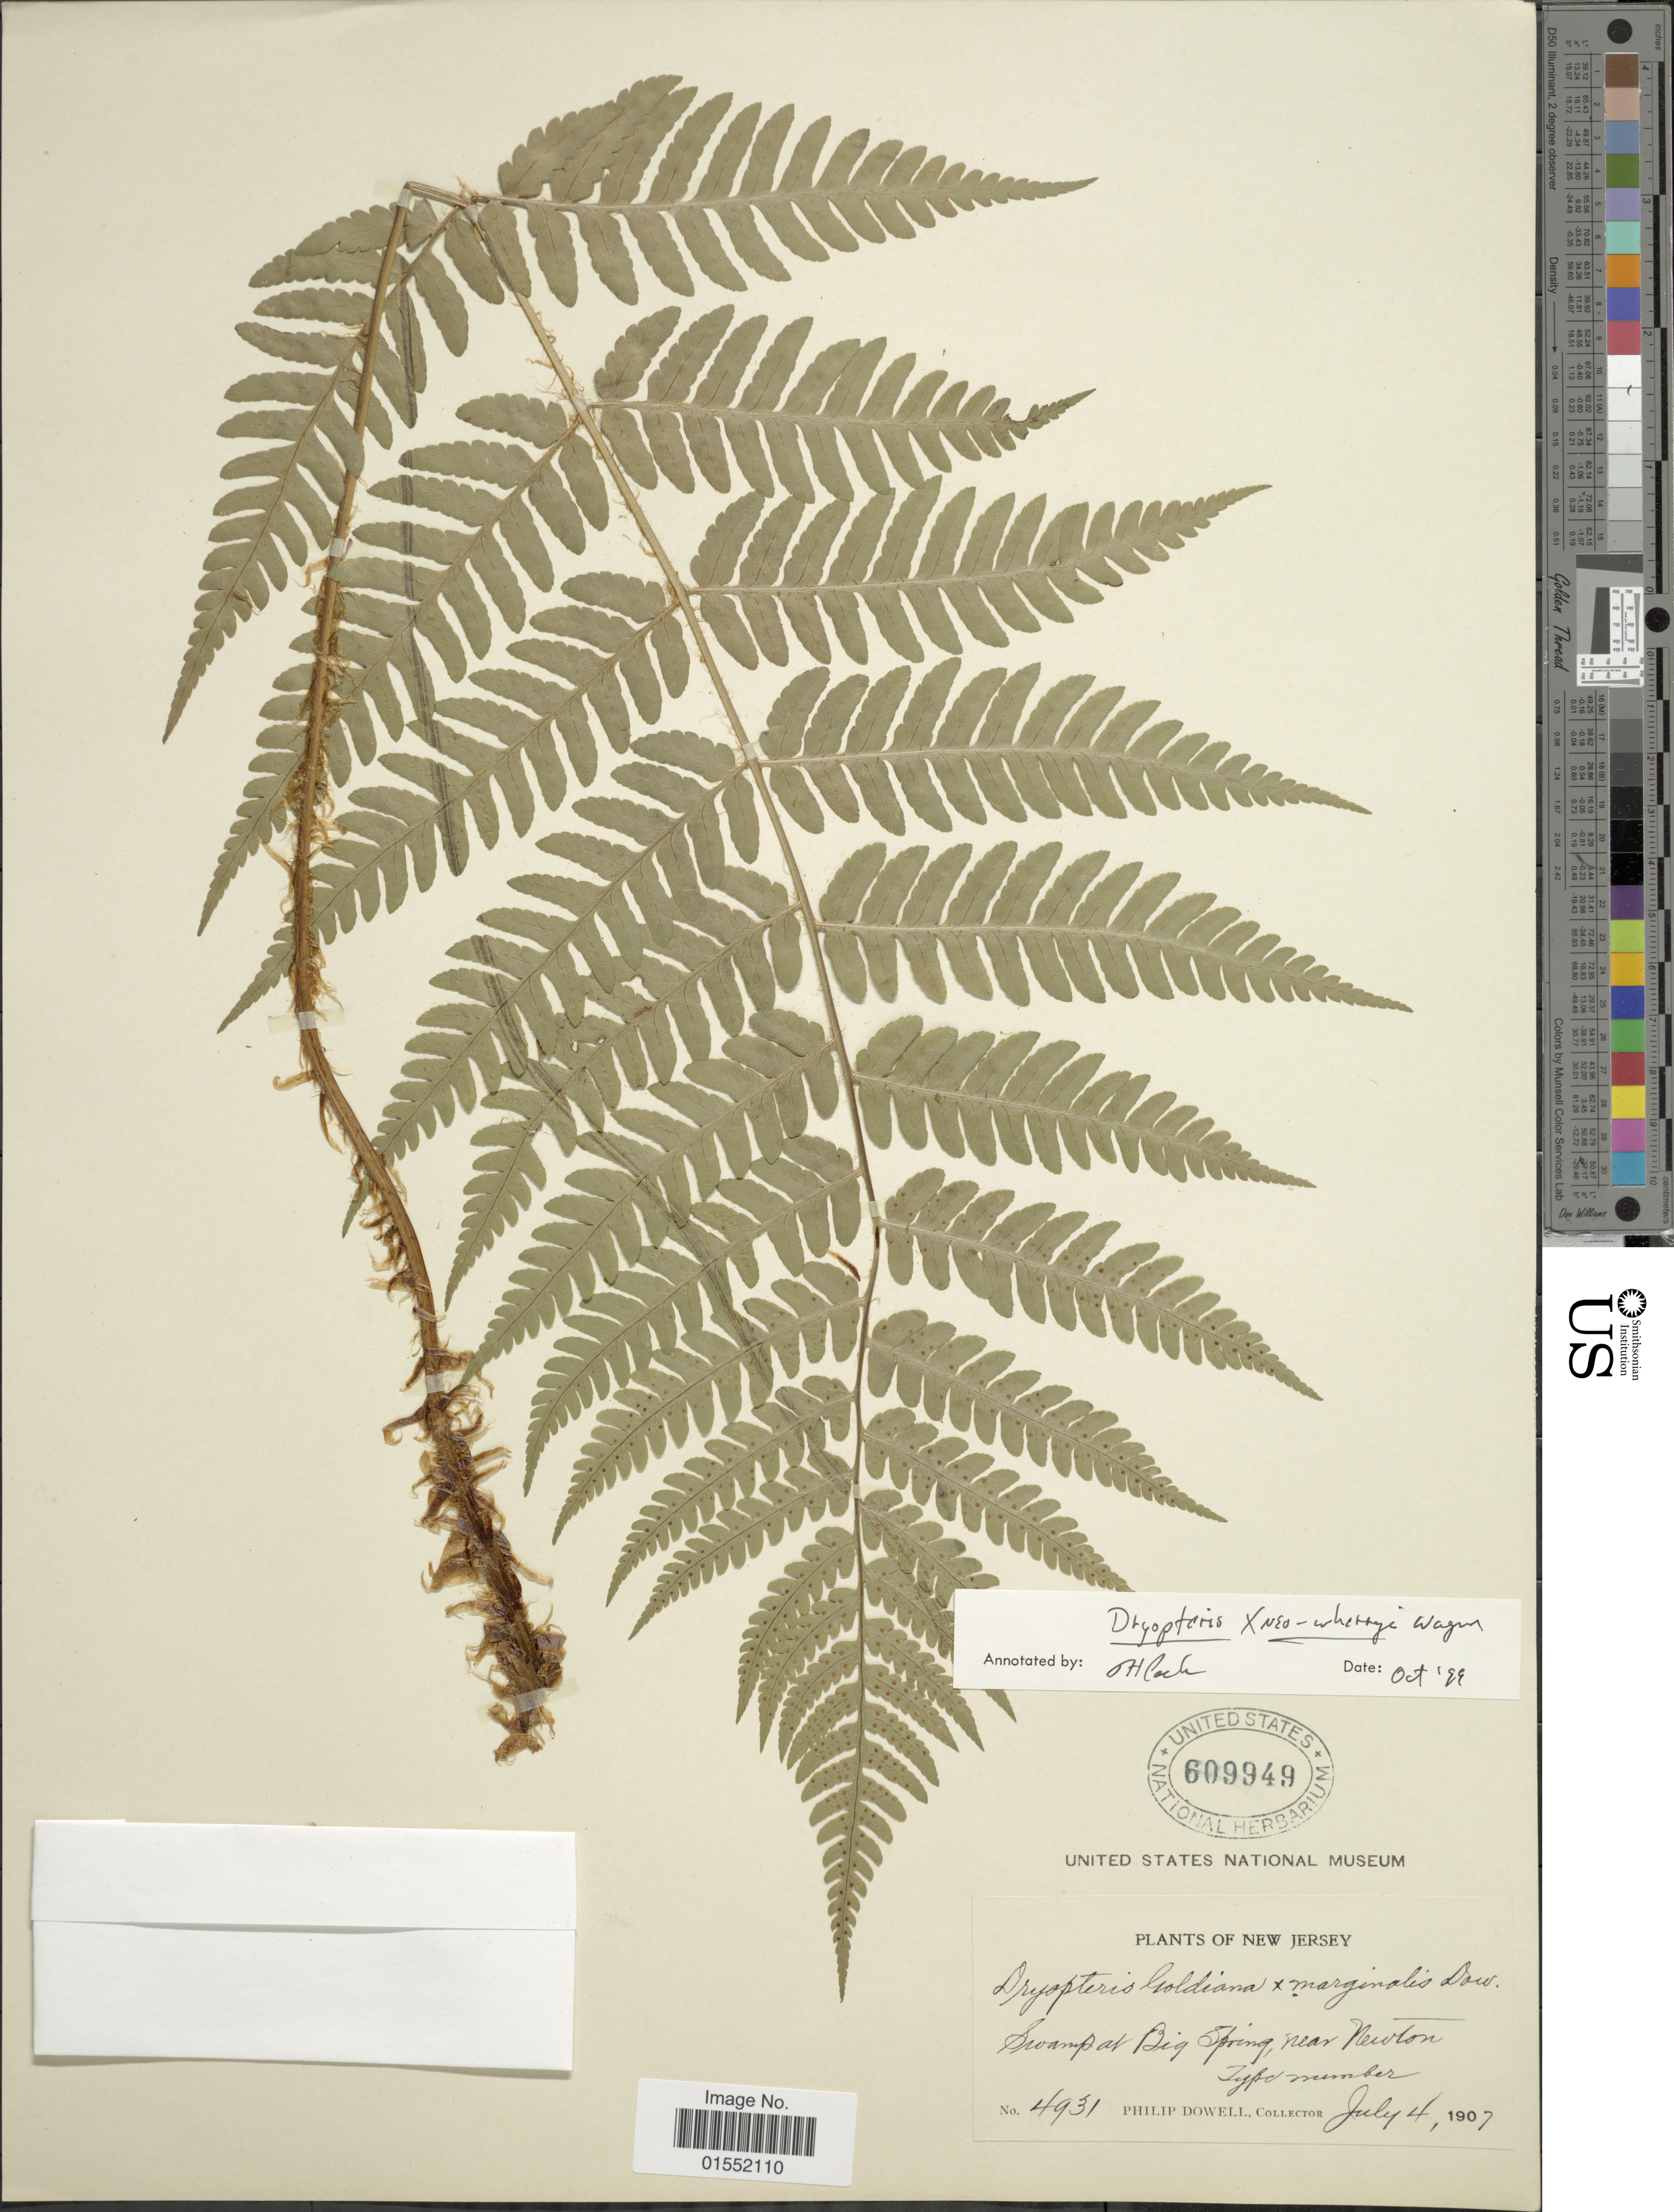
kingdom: Plantae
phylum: Tracheophyta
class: Polypodiopsida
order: Polypodiales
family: Dryopteridaceae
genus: Dryopteris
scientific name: Dryopteris x neowherryi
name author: W.H. Wagner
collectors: P. Dowell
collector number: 4931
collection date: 1907-07-04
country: United States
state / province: New Jersey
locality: Swamp at Big Spring, near Newton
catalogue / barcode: US 609949